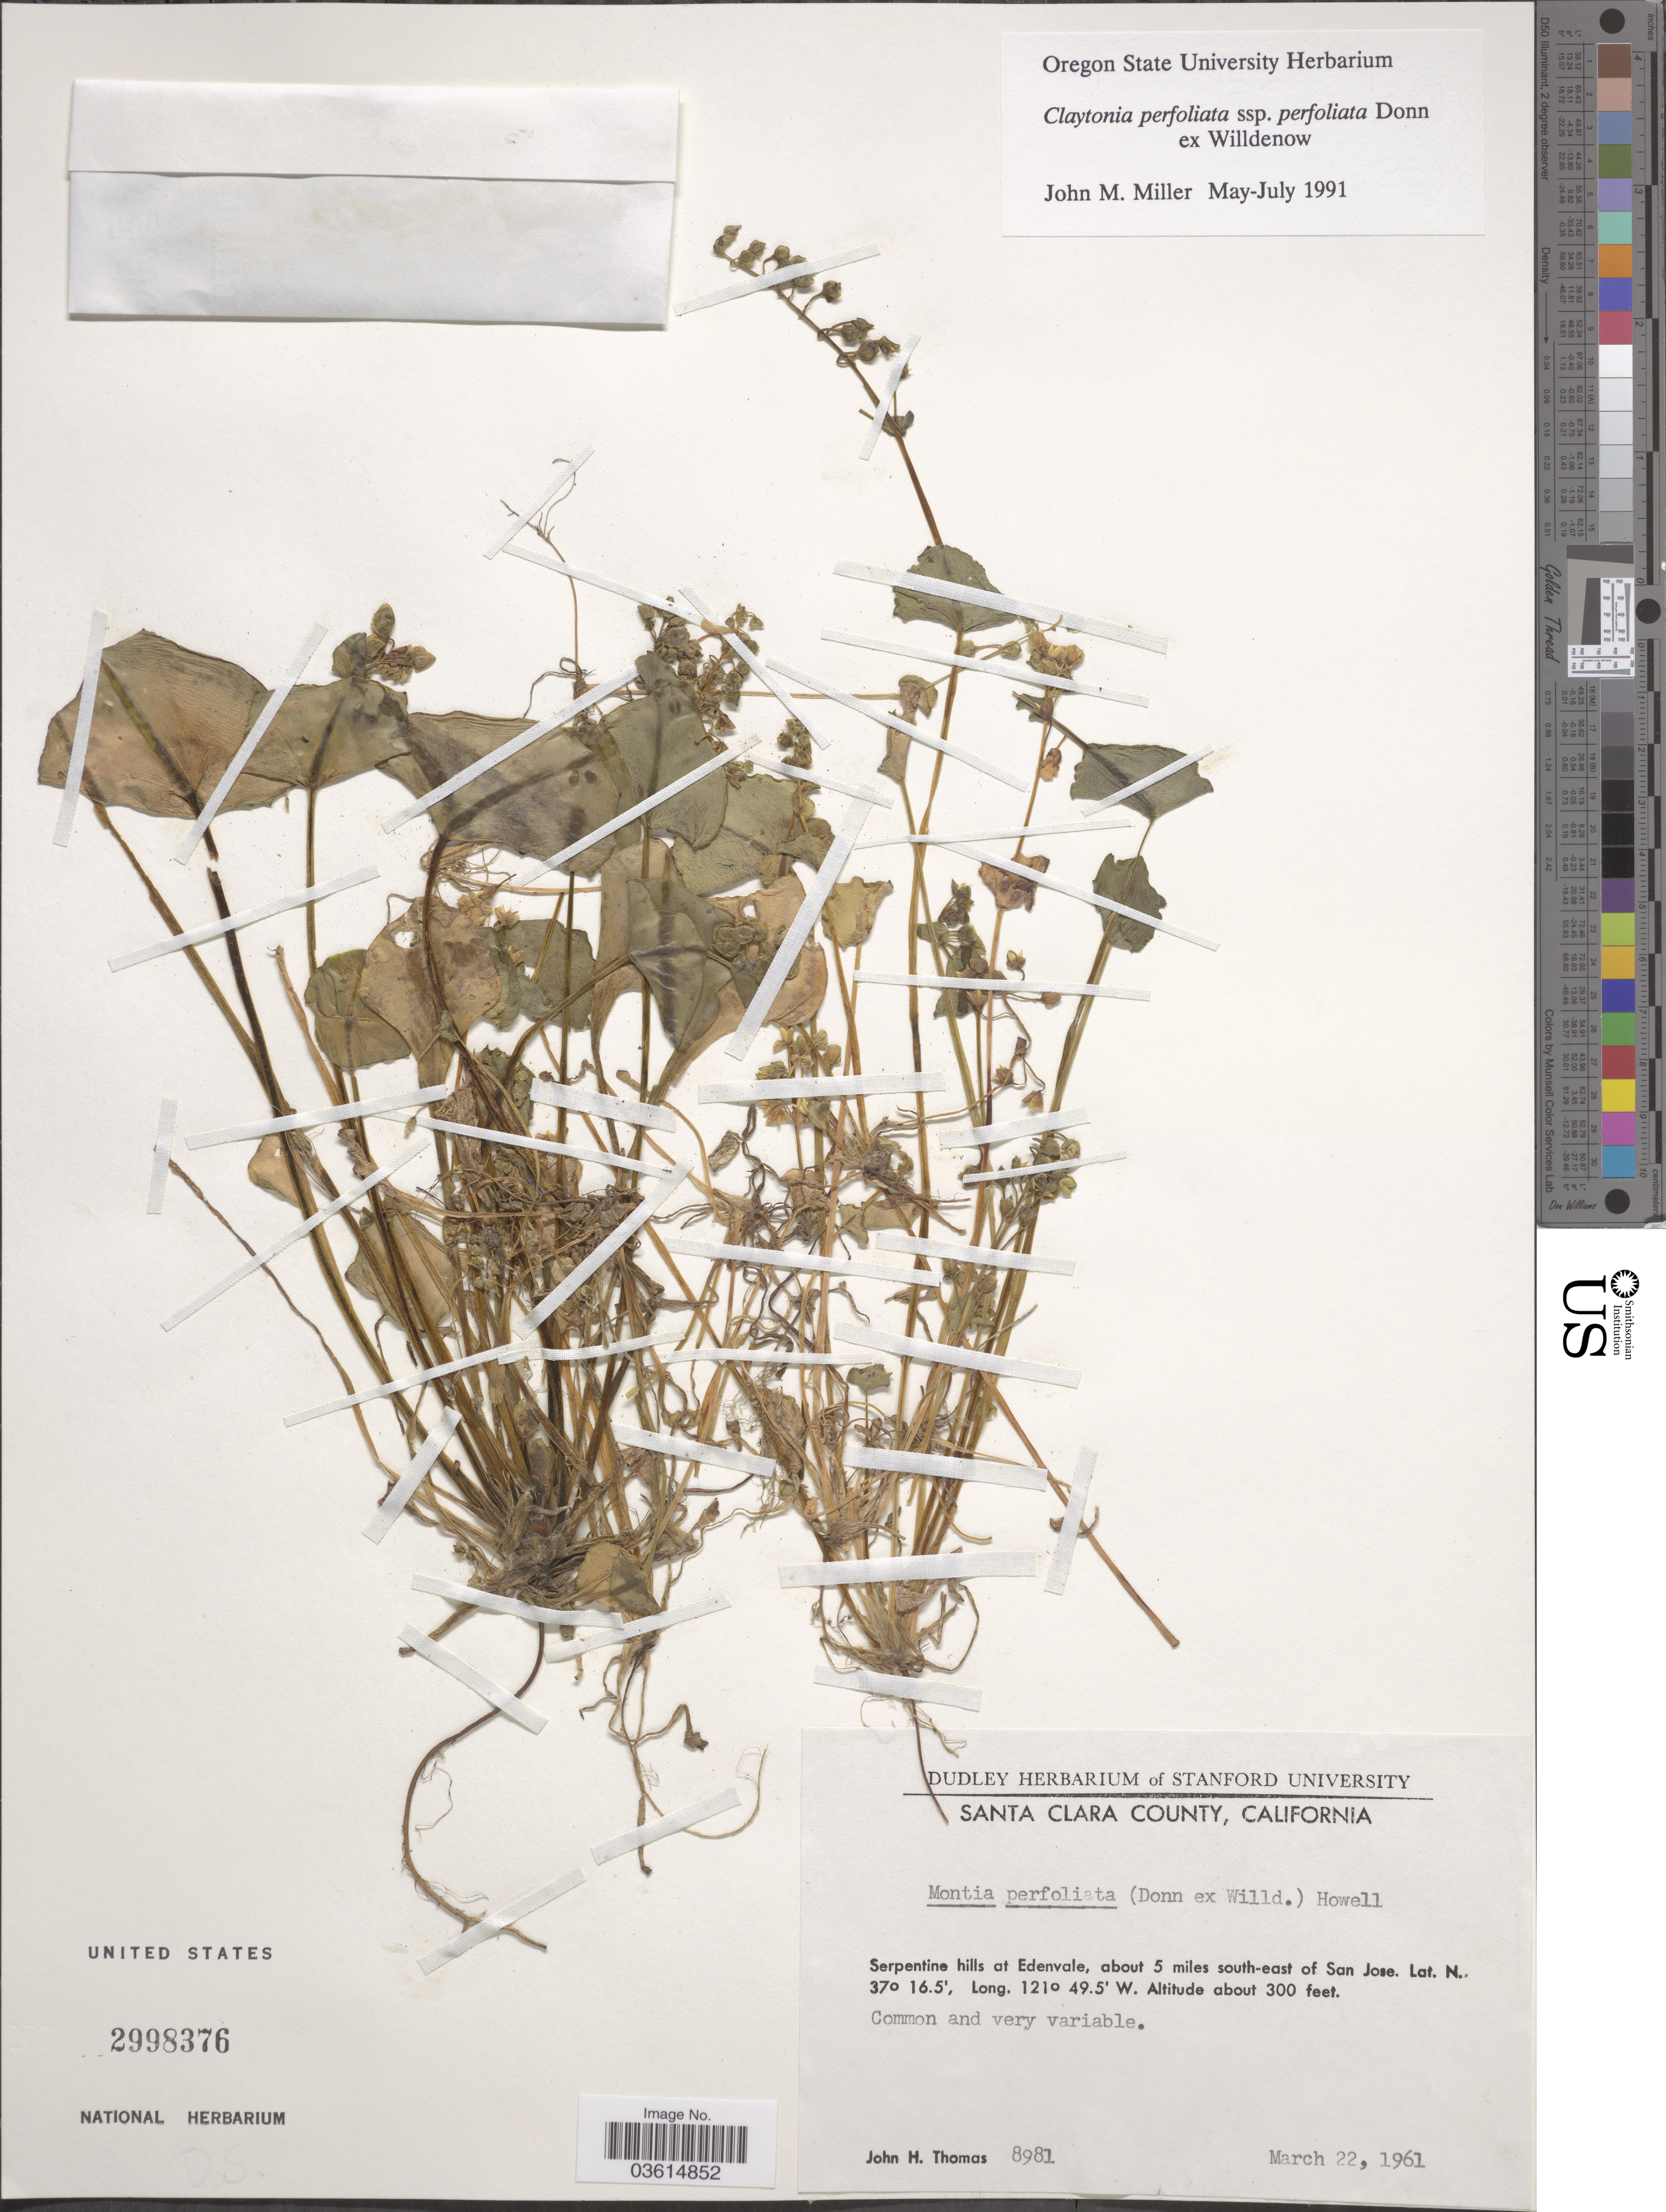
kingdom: Plantae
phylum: Tracheophyta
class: Magnoliopsida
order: Caryophyllales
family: Montiaceae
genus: Claytonia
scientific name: Claytonia perfoliata subsp. perfoliata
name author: Donn ex Willd.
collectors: J. H. Thomas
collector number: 8981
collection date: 1961-03-22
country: United States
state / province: California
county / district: Santa Clara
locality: Santa Clara County. Serpentine hills at Edenvale, about 5 miles south-east of San Jose.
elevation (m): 91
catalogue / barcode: US 2998376